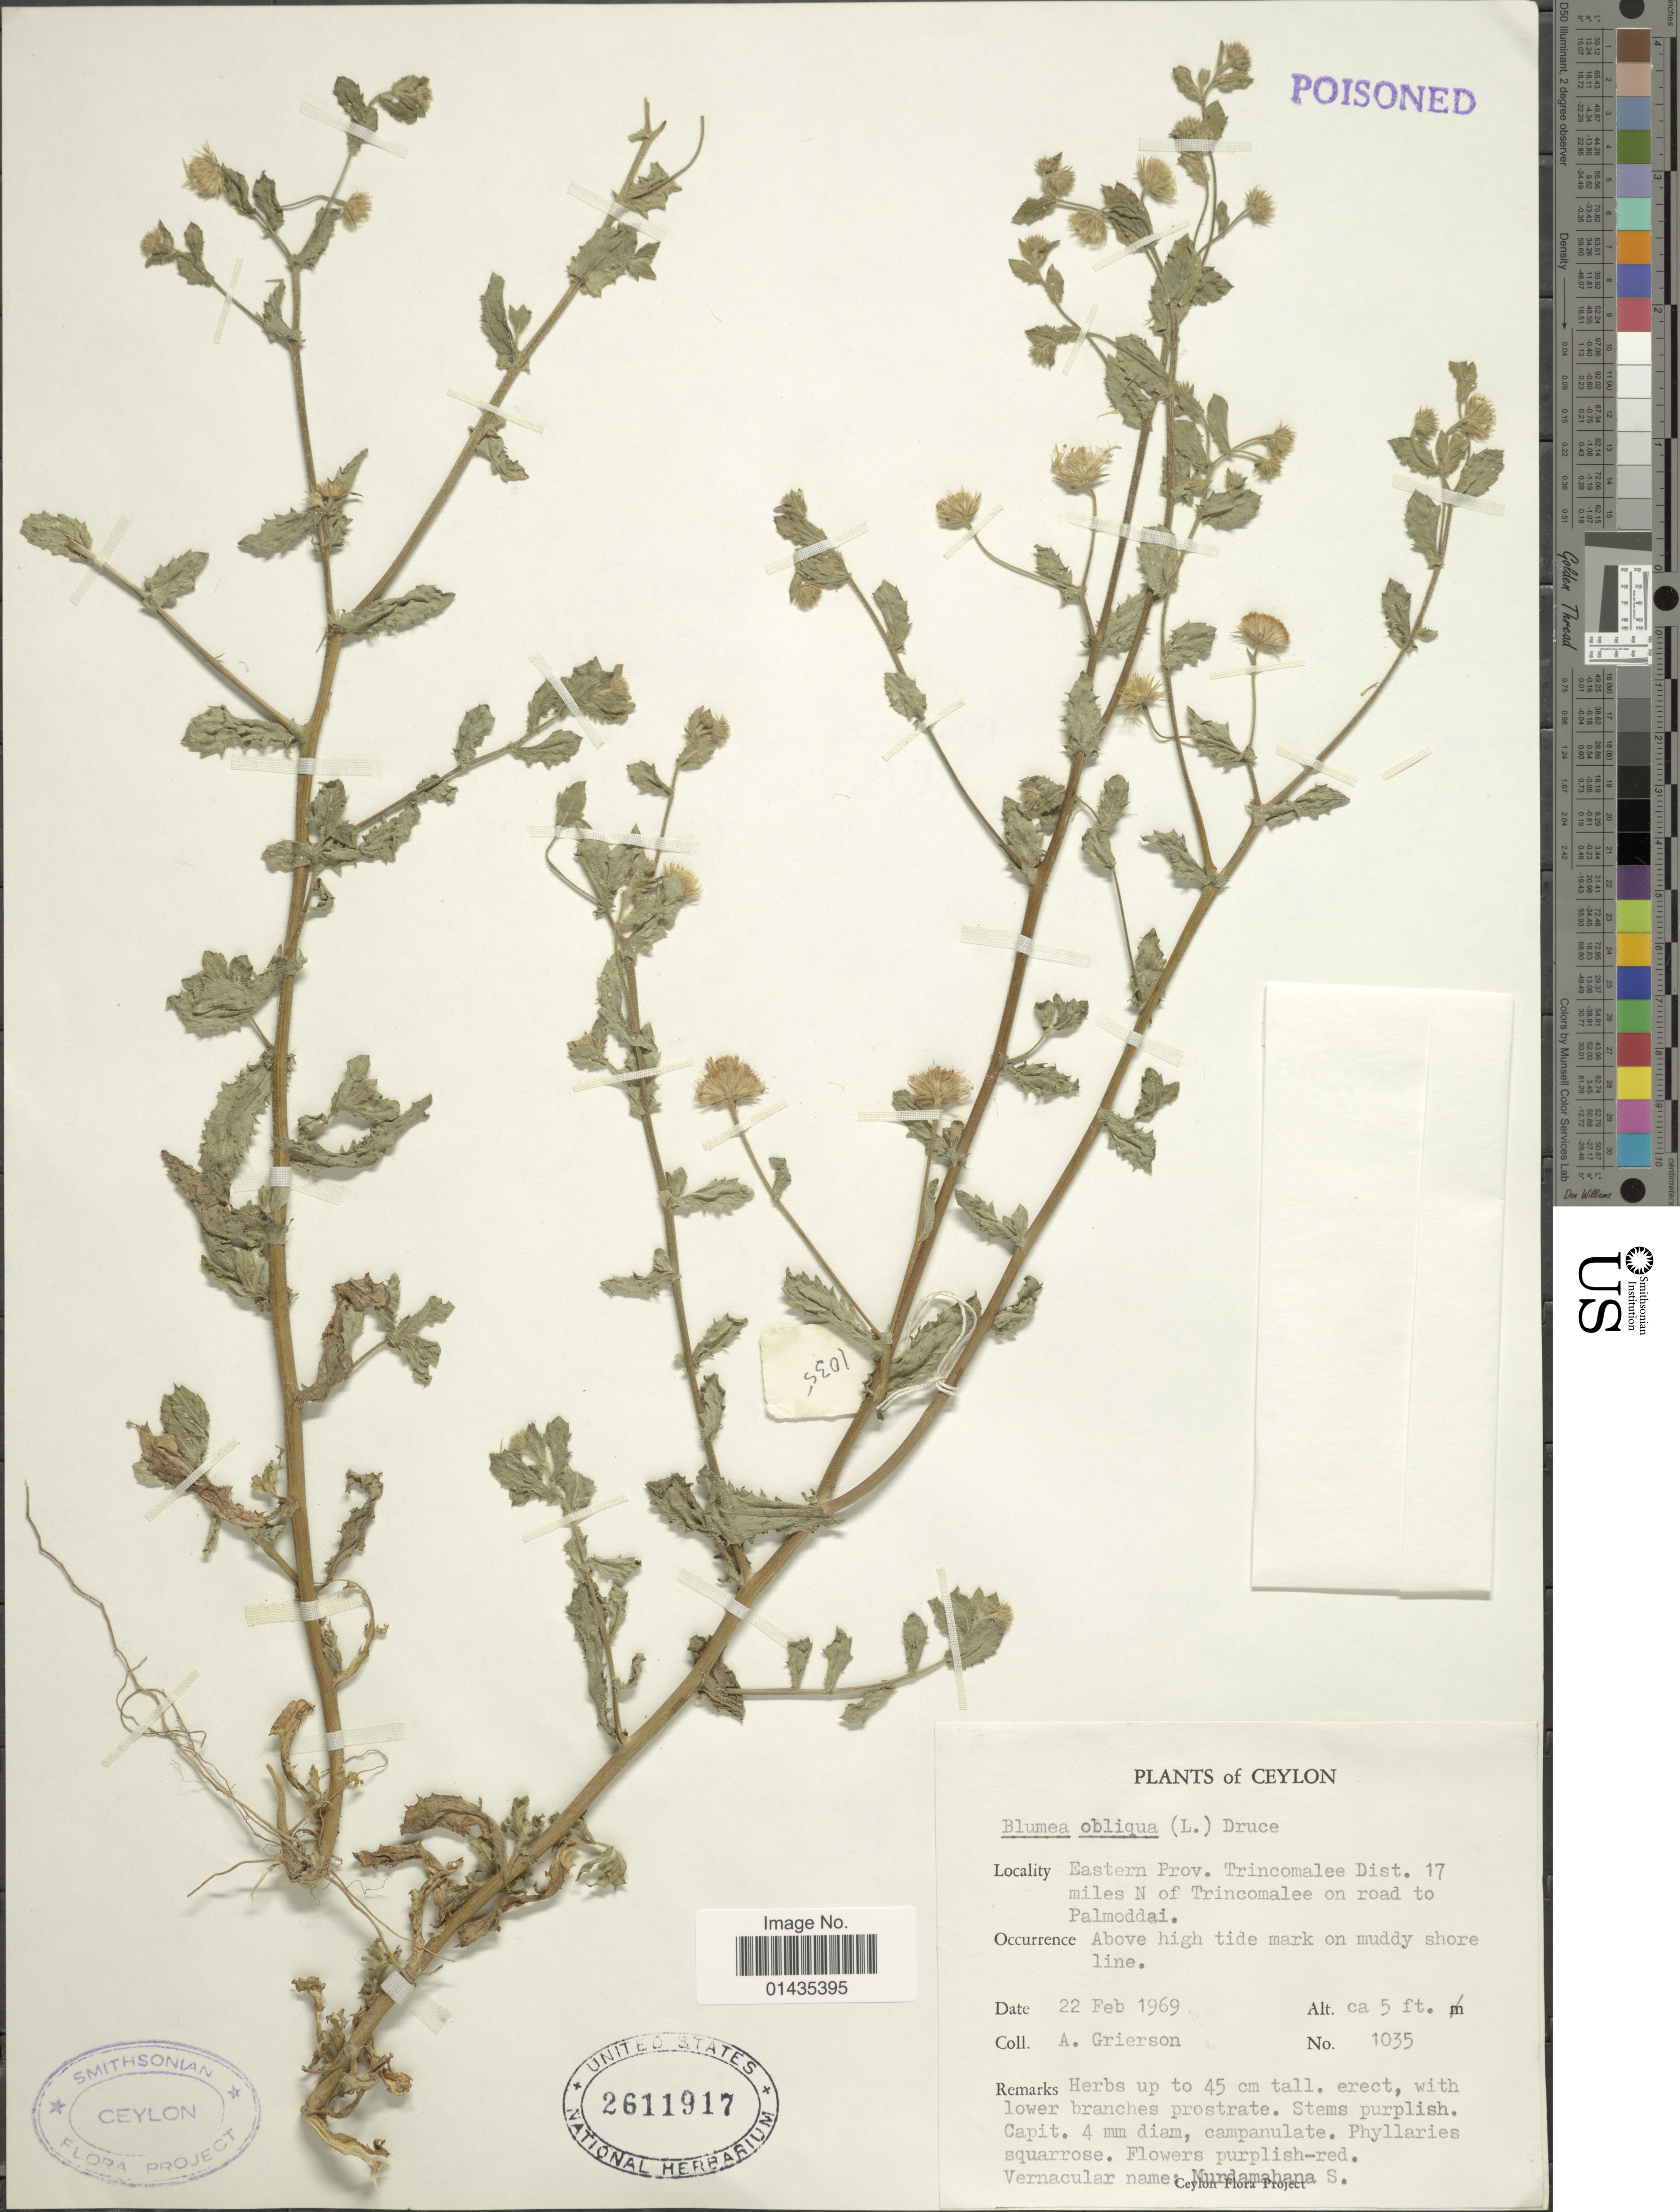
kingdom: Plantae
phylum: Tracheophyta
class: Magnoliopsida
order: Asterales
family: Asteraceae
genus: Blumea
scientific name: Blumea obliqua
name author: (L.) Druce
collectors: A. Grierson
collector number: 1035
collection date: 1969-02-22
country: Sri Lanka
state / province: Eastern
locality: Ceylon, Trincomalee Dist., 17 miles N of Trincomalee on road to Palmoddai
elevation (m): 2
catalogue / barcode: US 2611917